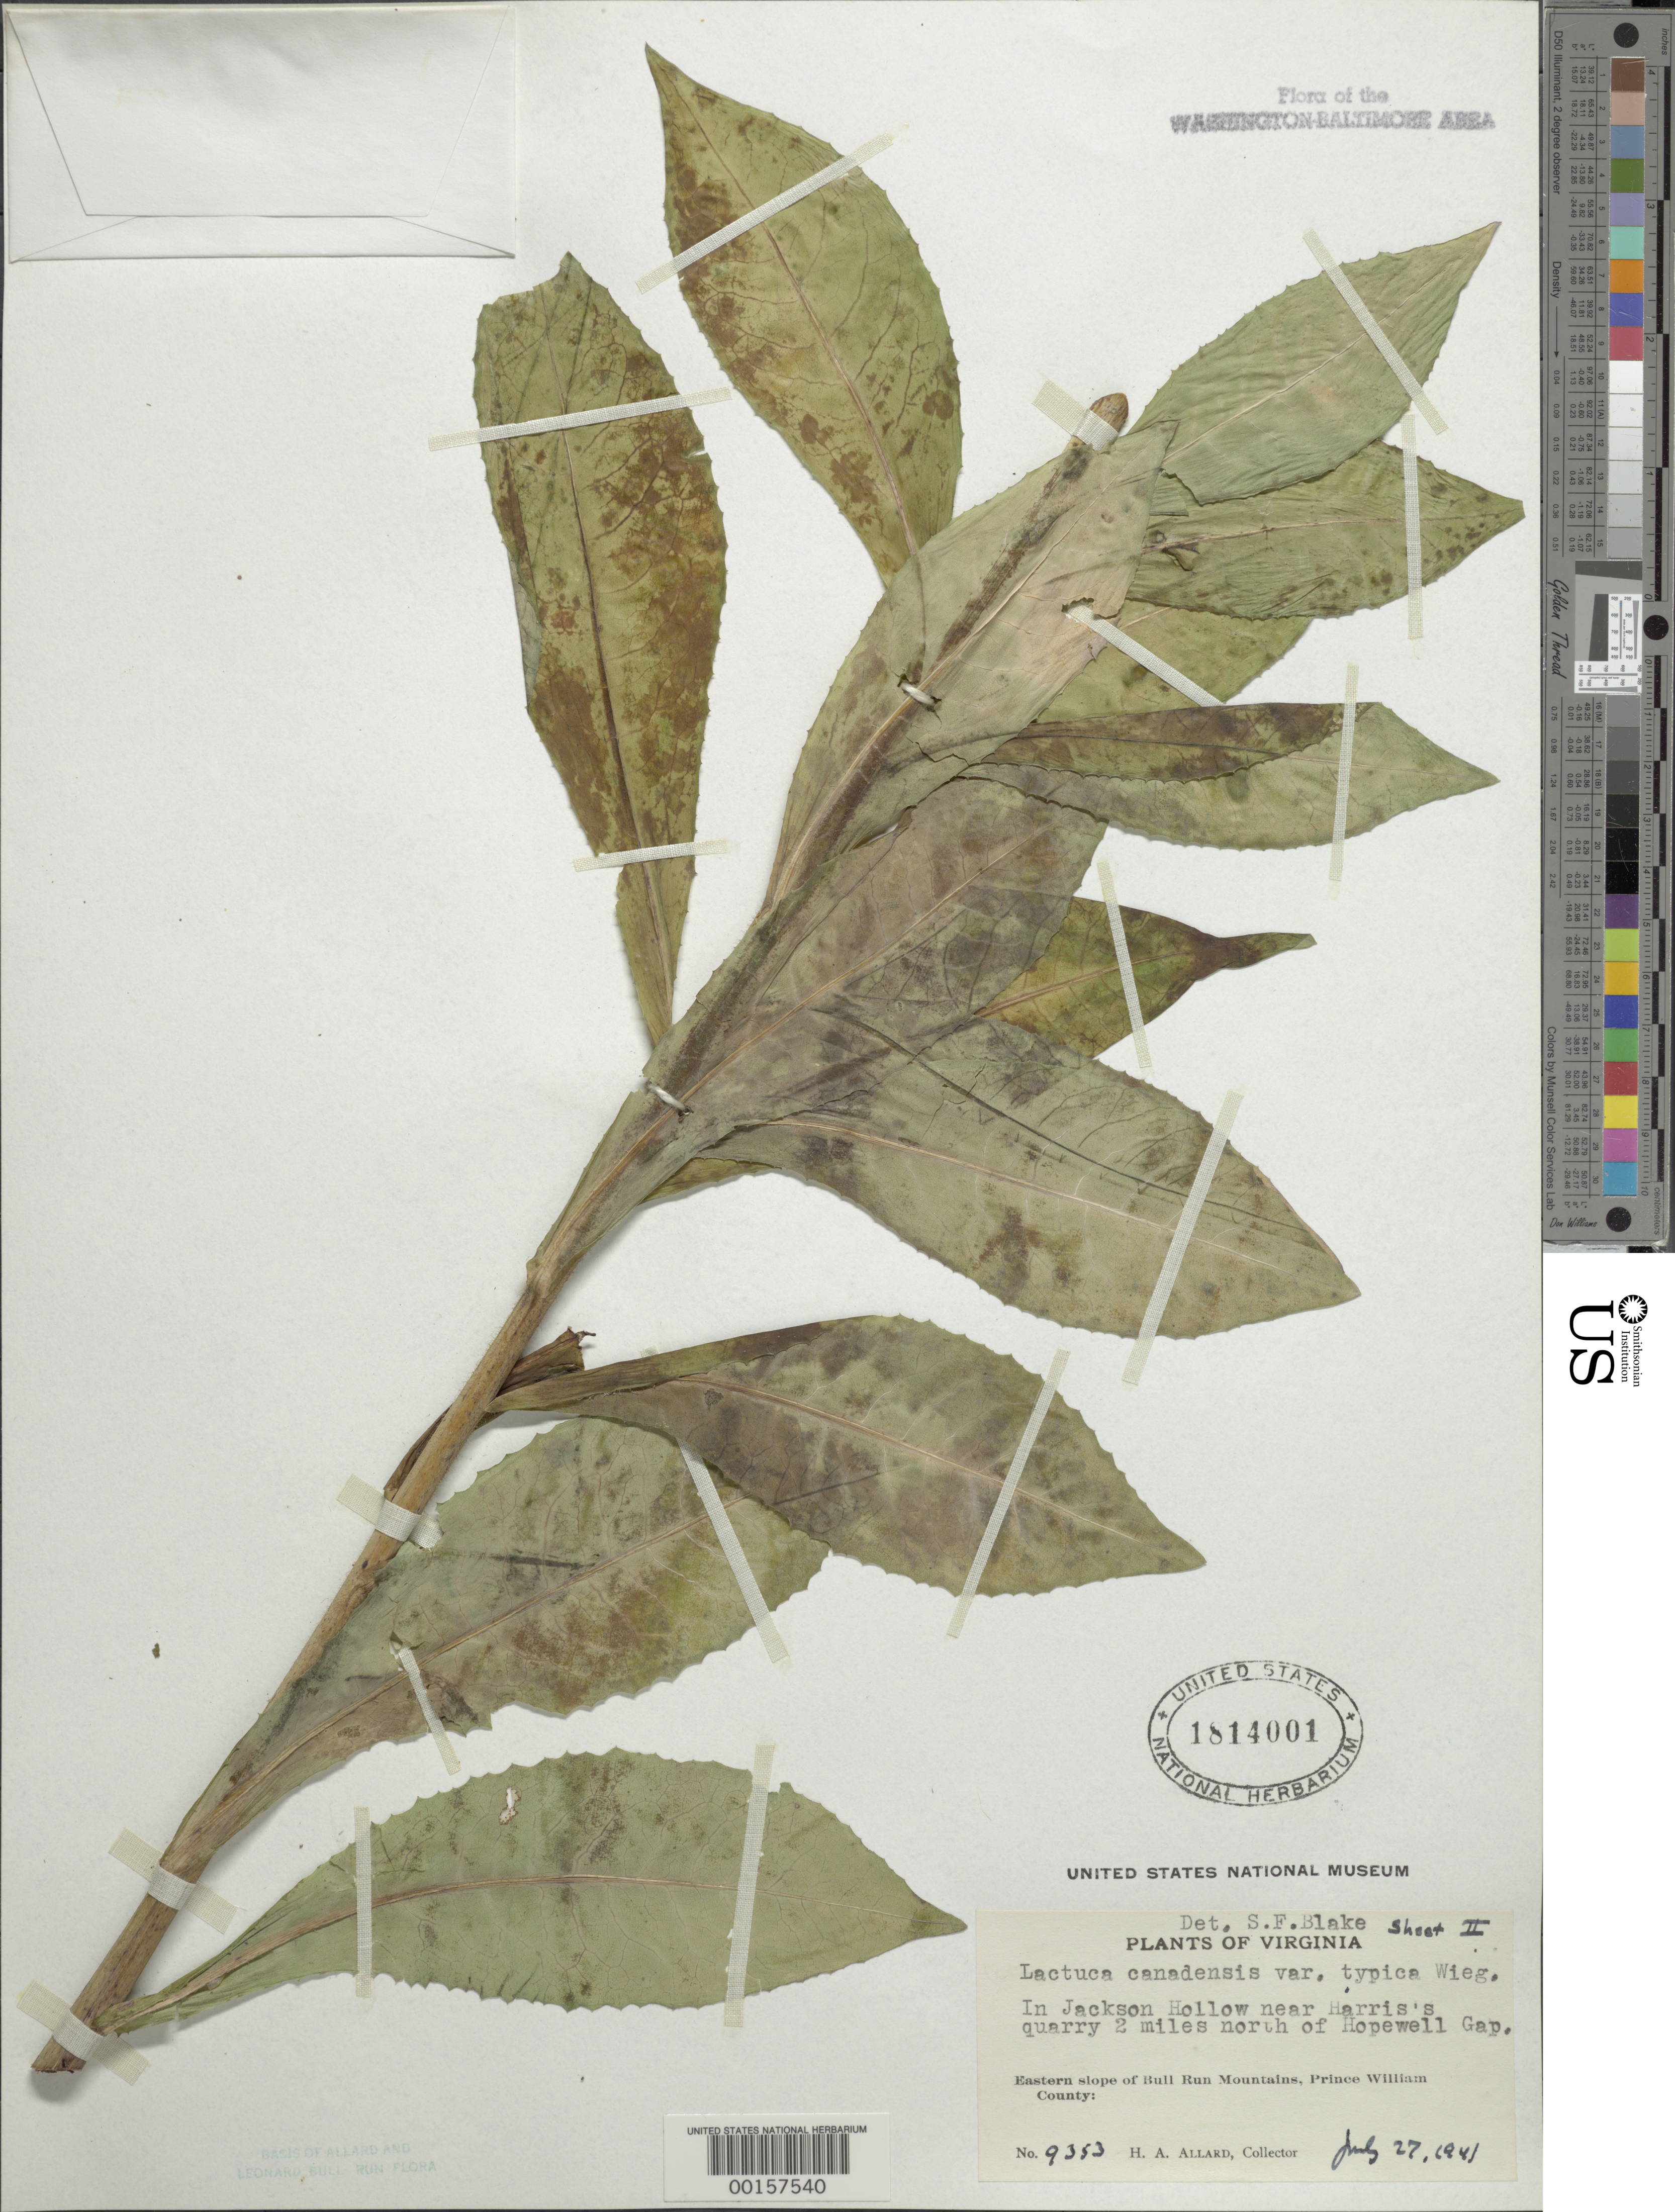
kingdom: Plantae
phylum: Tracheophyta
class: Magnoliopsida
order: Asterales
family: Asteraceae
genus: Lactuca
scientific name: Lactuca canadensis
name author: L.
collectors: H. A. Allard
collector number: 93538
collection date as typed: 27 Jul 1941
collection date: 1941-07-27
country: United States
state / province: Virginia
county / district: Prince William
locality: North of Hopewell Gap Jacksons Hollow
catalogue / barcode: US 1814001